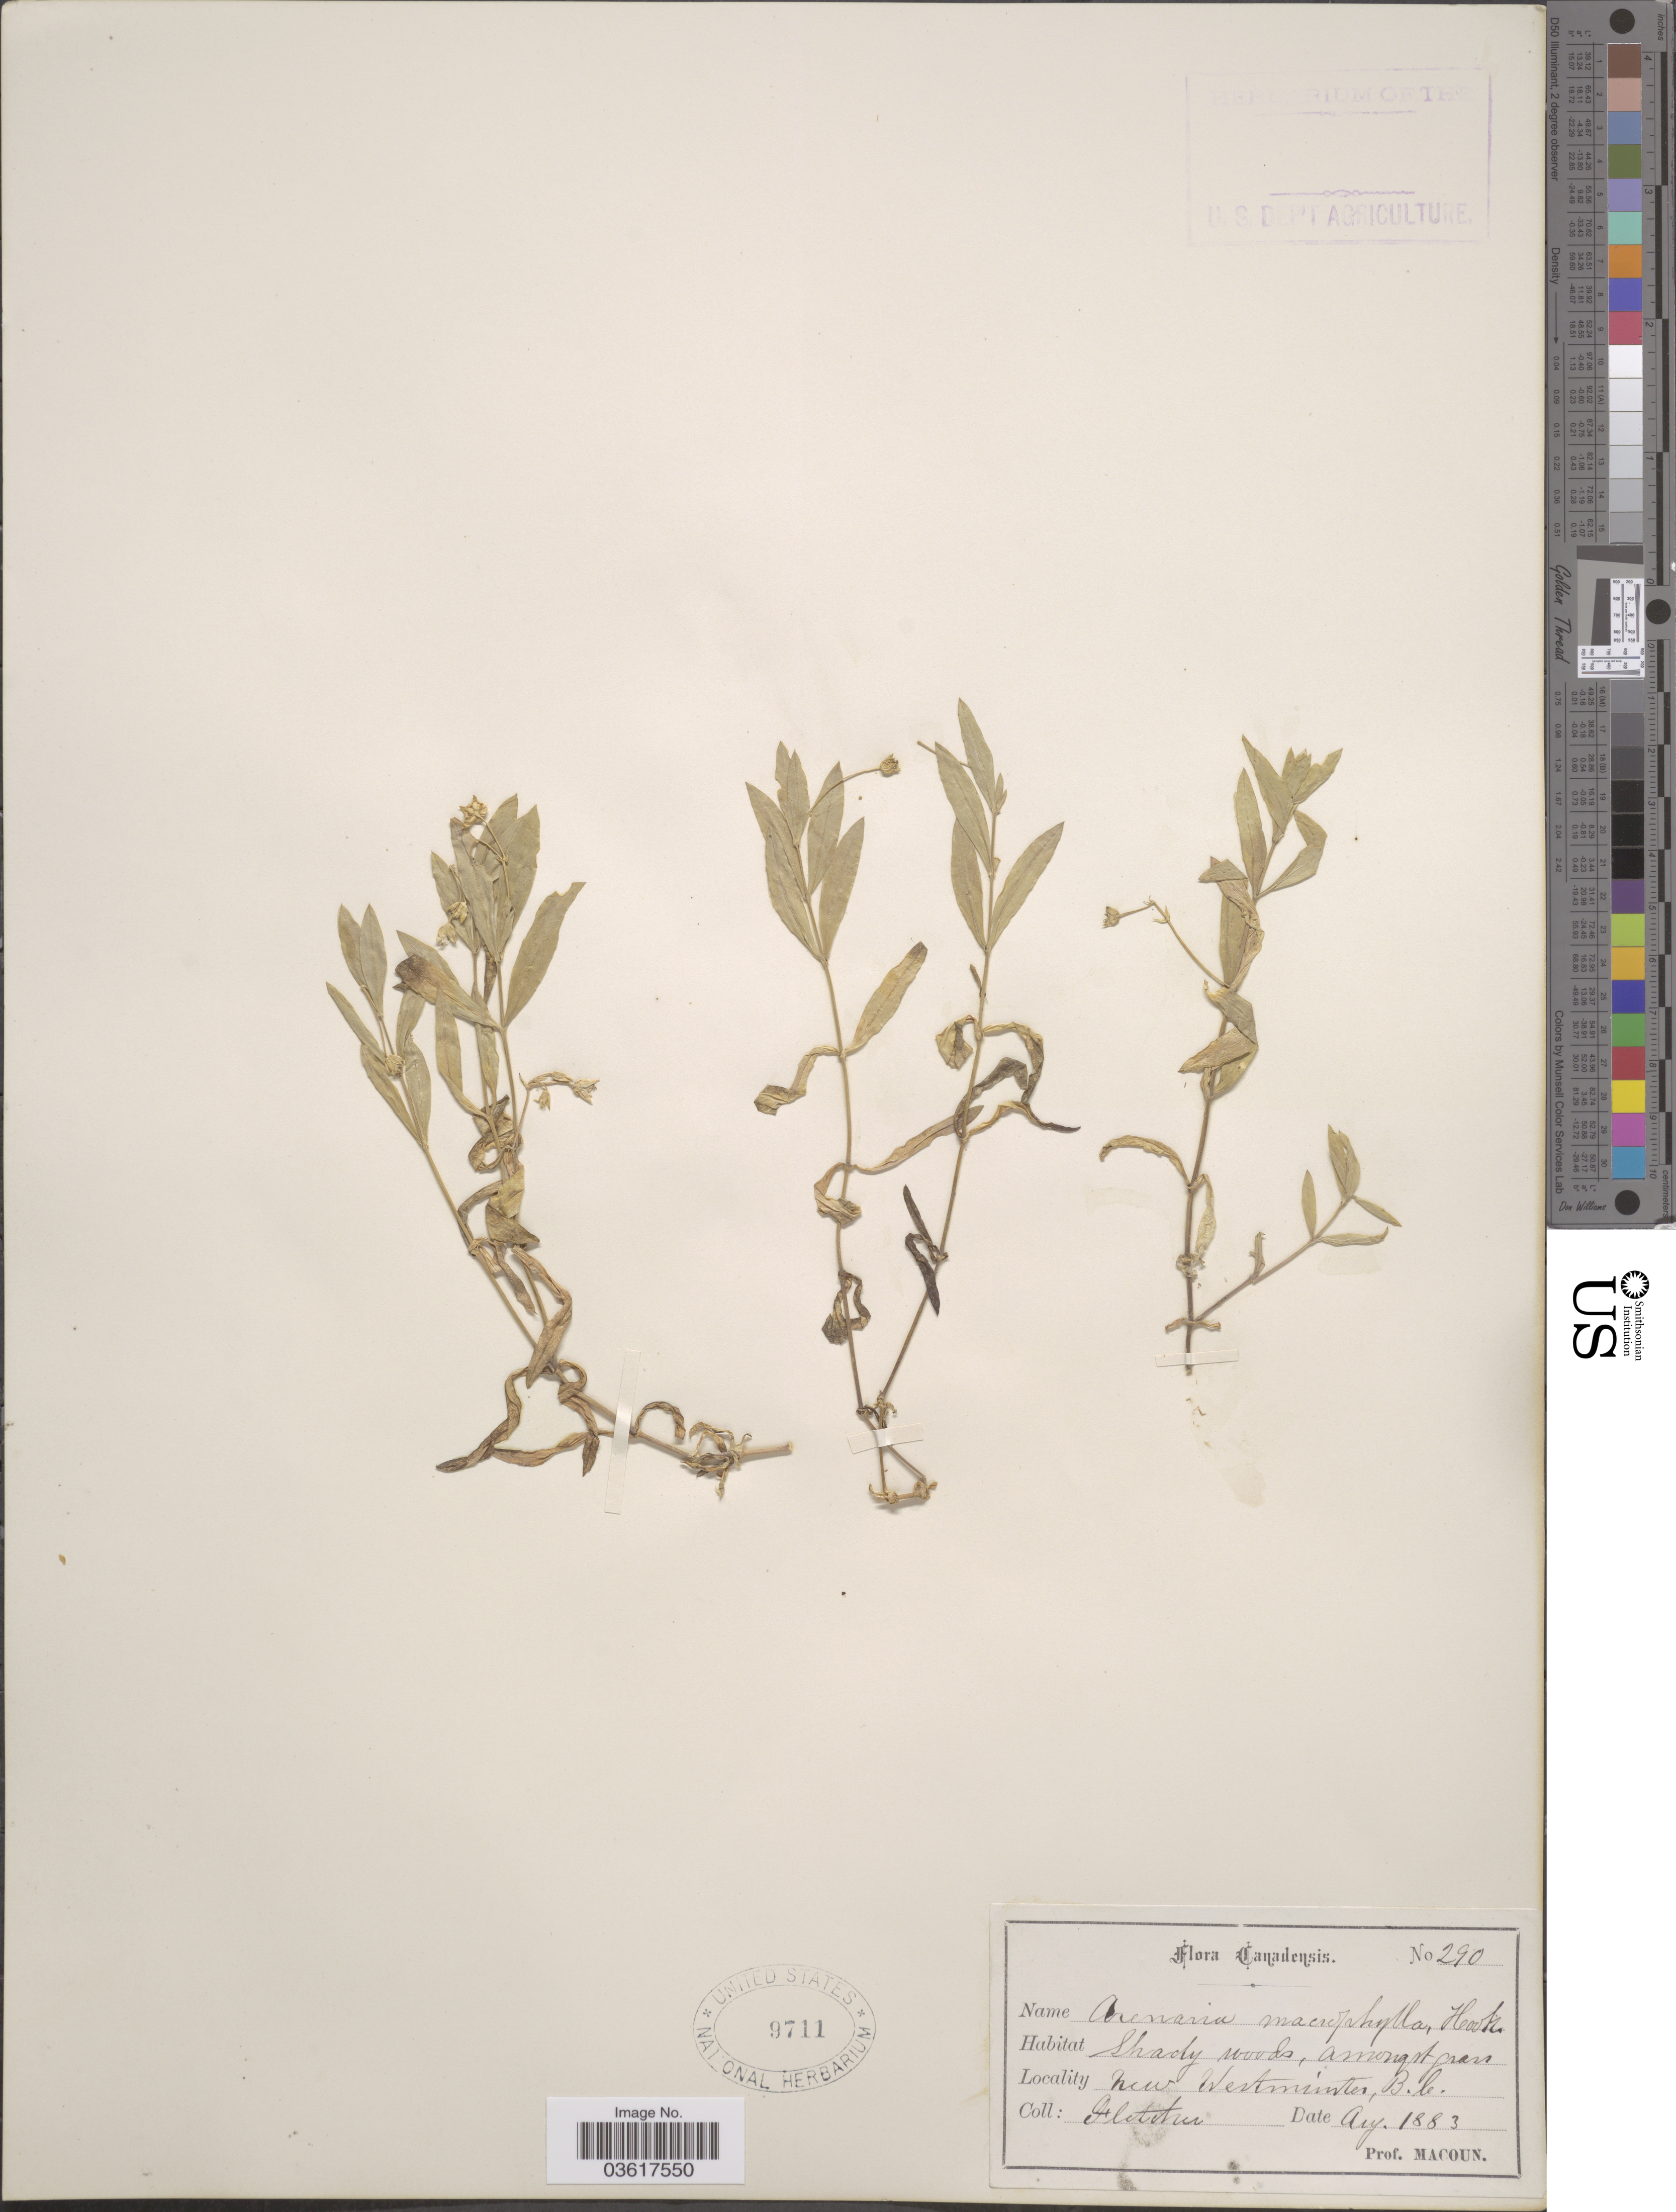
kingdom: Plantae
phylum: Tracheophyta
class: Magnoliopsida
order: Caryophyllales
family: Caryophyllaceae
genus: Moehringia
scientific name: Moehringia macrophylla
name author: (Hook.) Fenzl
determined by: Strong, Mark T., (BOT), Smithsonian Institution - National Museum of Natural History (UNITED STATES)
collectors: -. Fletcher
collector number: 290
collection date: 1883-08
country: Canada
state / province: British Columbia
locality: New Westminster, B.C.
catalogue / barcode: US 9711